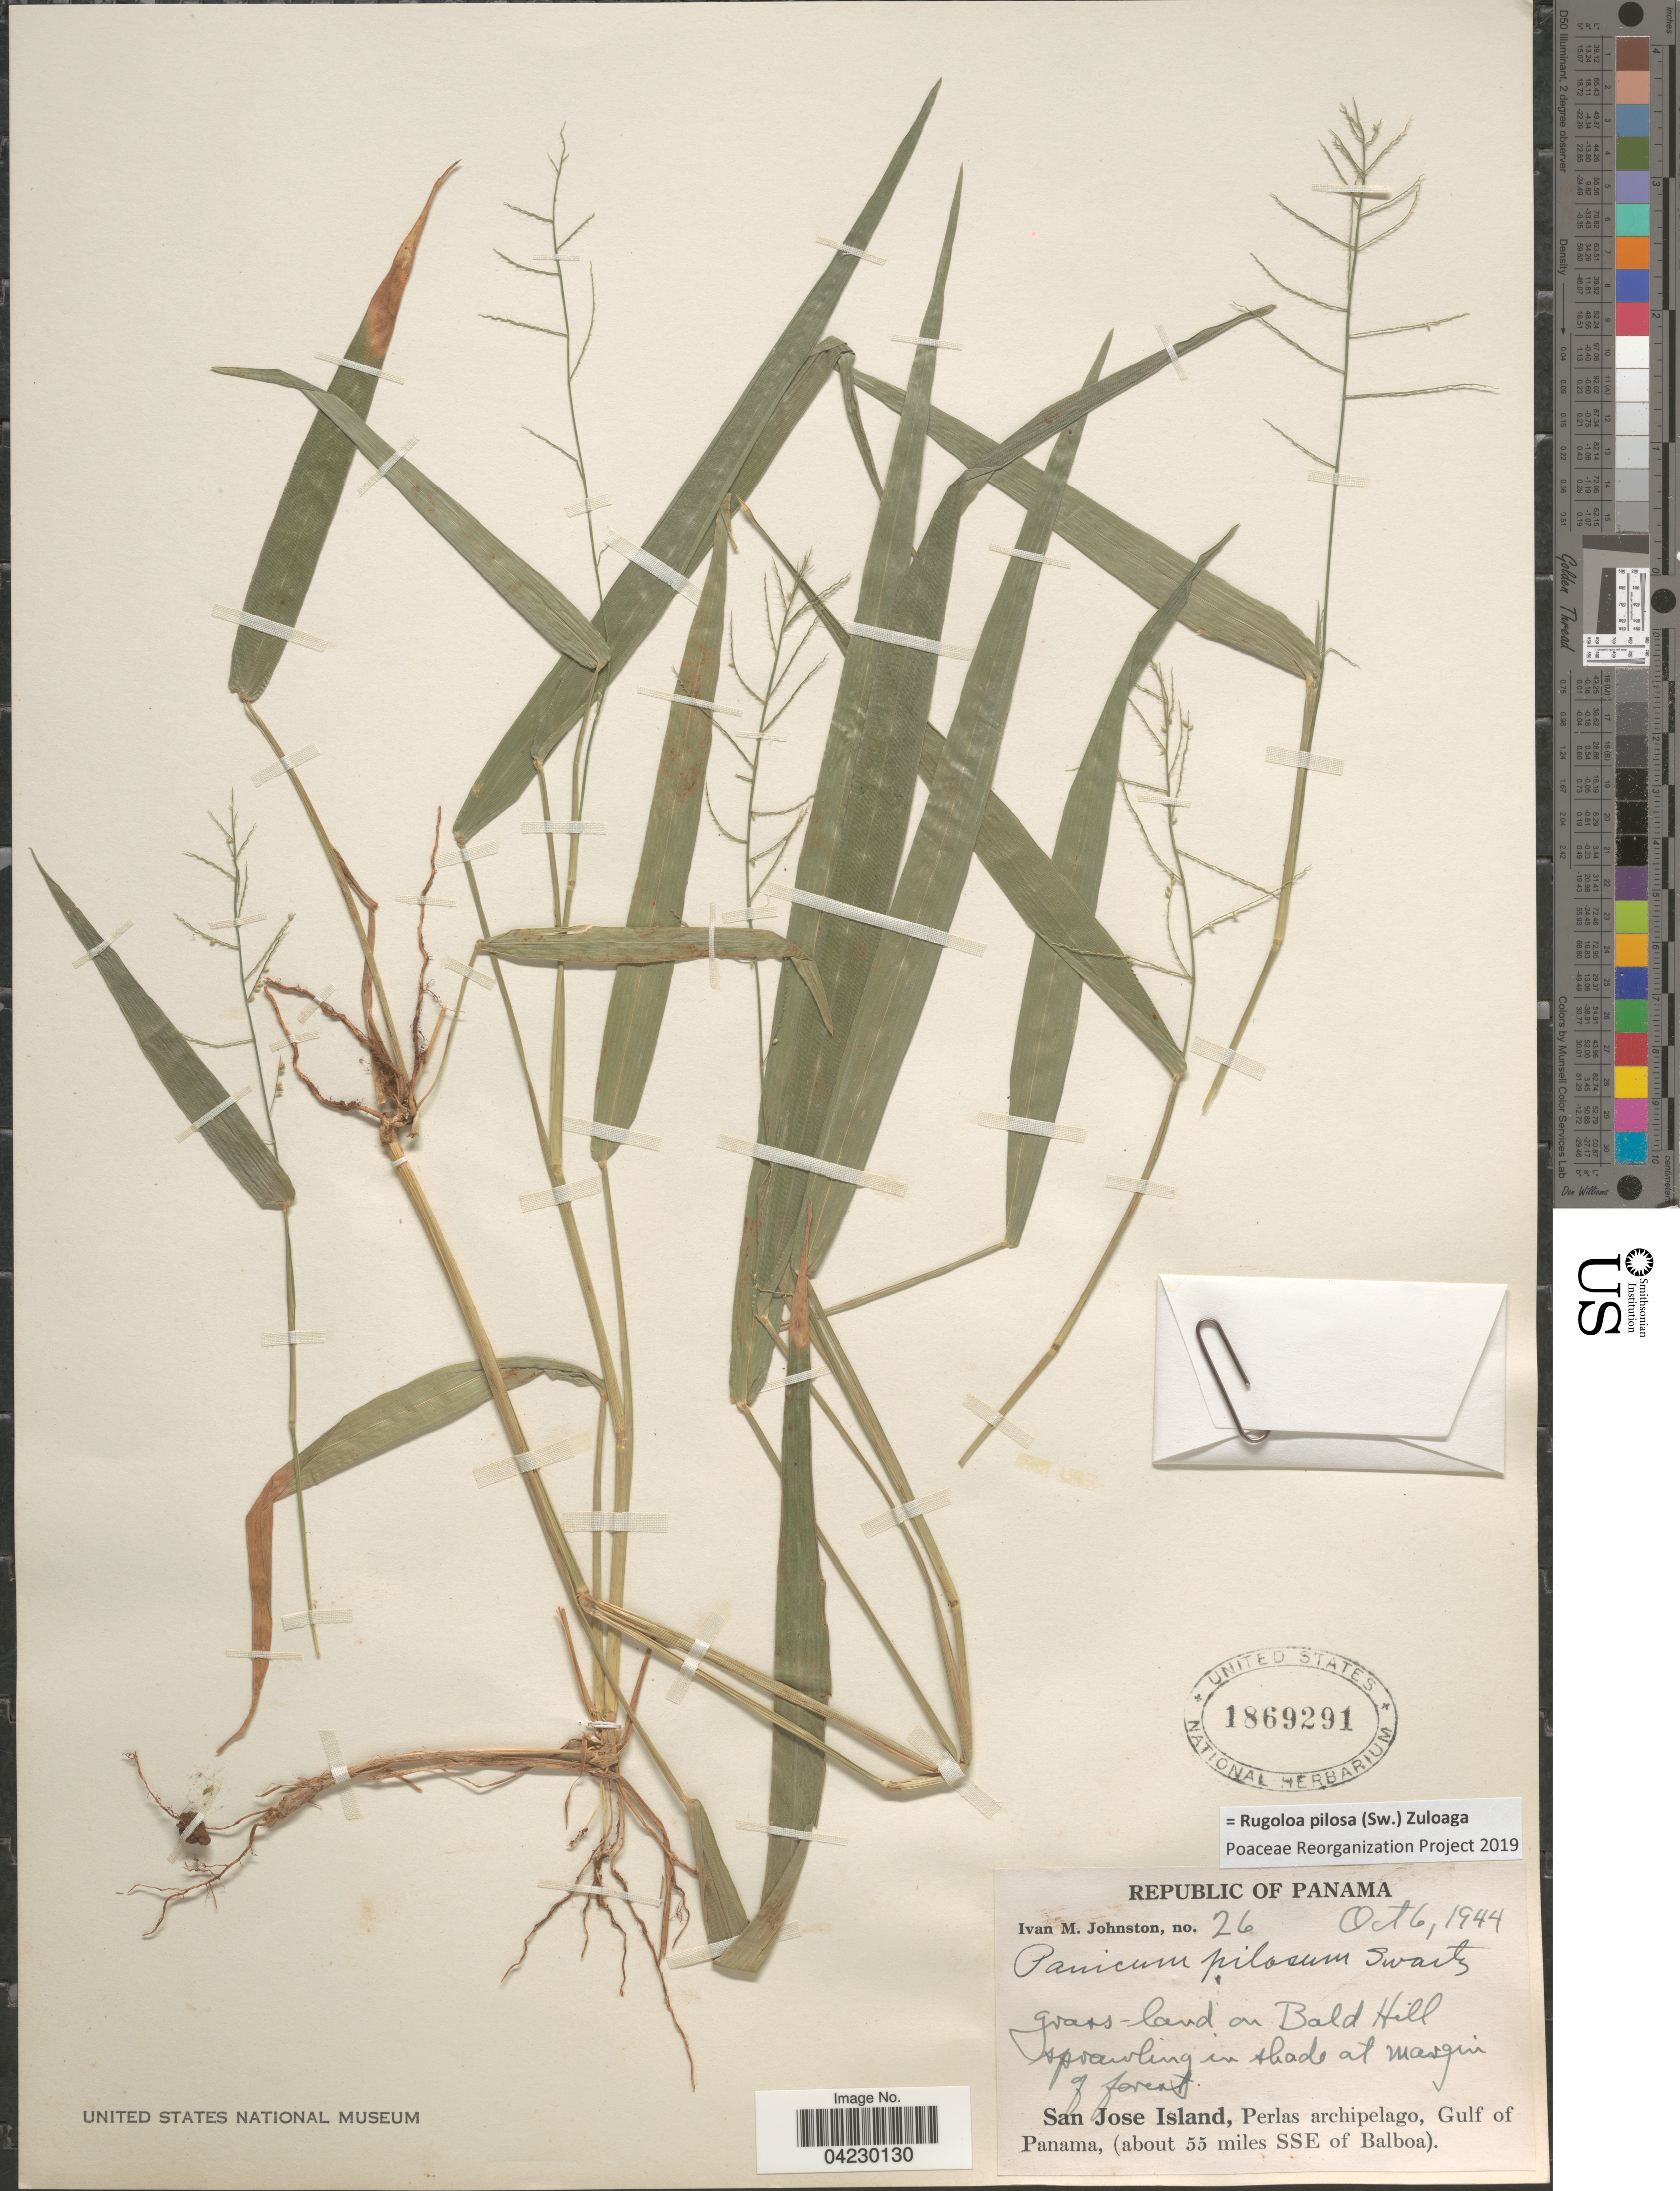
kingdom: Plantae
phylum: Tracheophyta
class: Liliopsida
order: Poales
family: Poaceae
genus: Rugoloa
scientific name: Rugoloa pilosa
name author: (Sw.) Zuloaga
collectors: I.M. Johnston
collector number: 26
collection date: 1944-10-06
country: Panama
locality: Republic of Panama. Grass-land on Bald Hill. San Jose Island, Perlas archipelago, Gulf of Panama, (about 55 miles SSE of Balboa).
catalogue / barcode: US 1869291